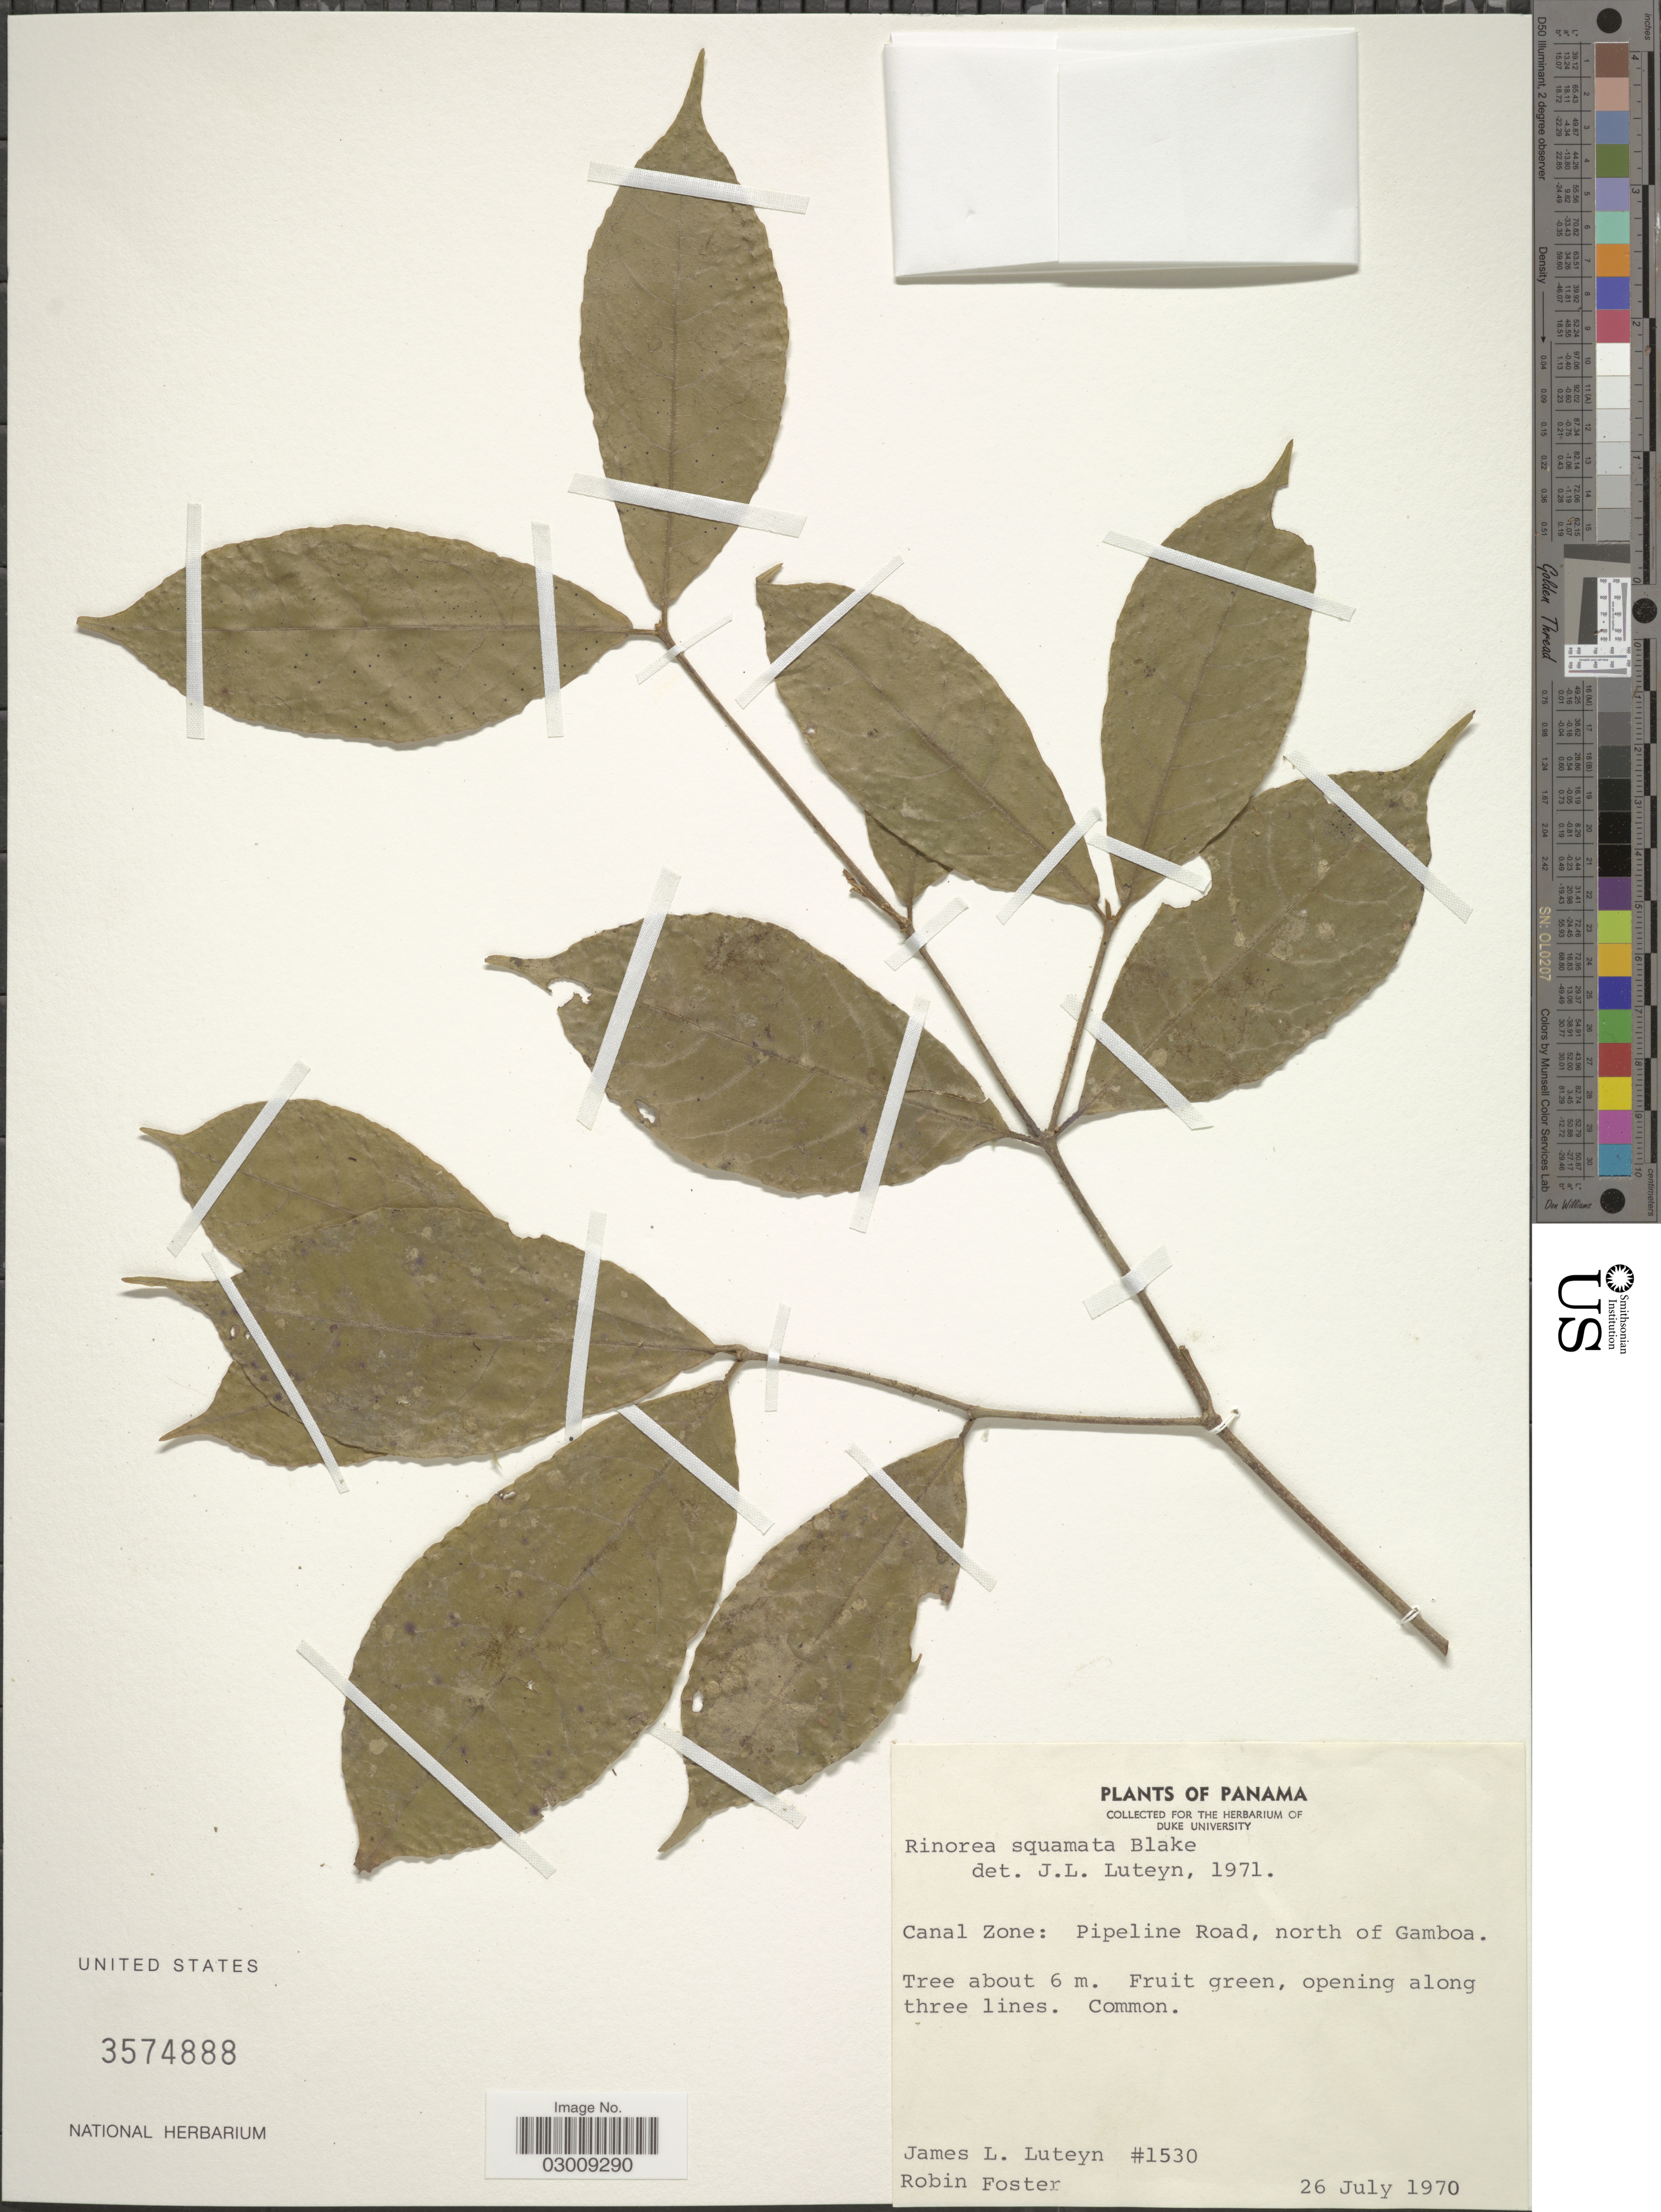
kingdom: Plantae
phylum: Tracheophyta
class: Magnoliopsida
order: Malpighiales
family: Violaceae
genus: Rinorea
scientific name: Rinorea squamata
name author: S.F. Blake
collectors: J. Luteyn & R. B. Foster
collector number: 1530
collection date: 1970-07-26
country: Panama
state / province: Colón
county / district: Canal Zone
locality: Canal Zone: Pipeline Road, north of Gamboa.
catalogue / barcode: US 3574888